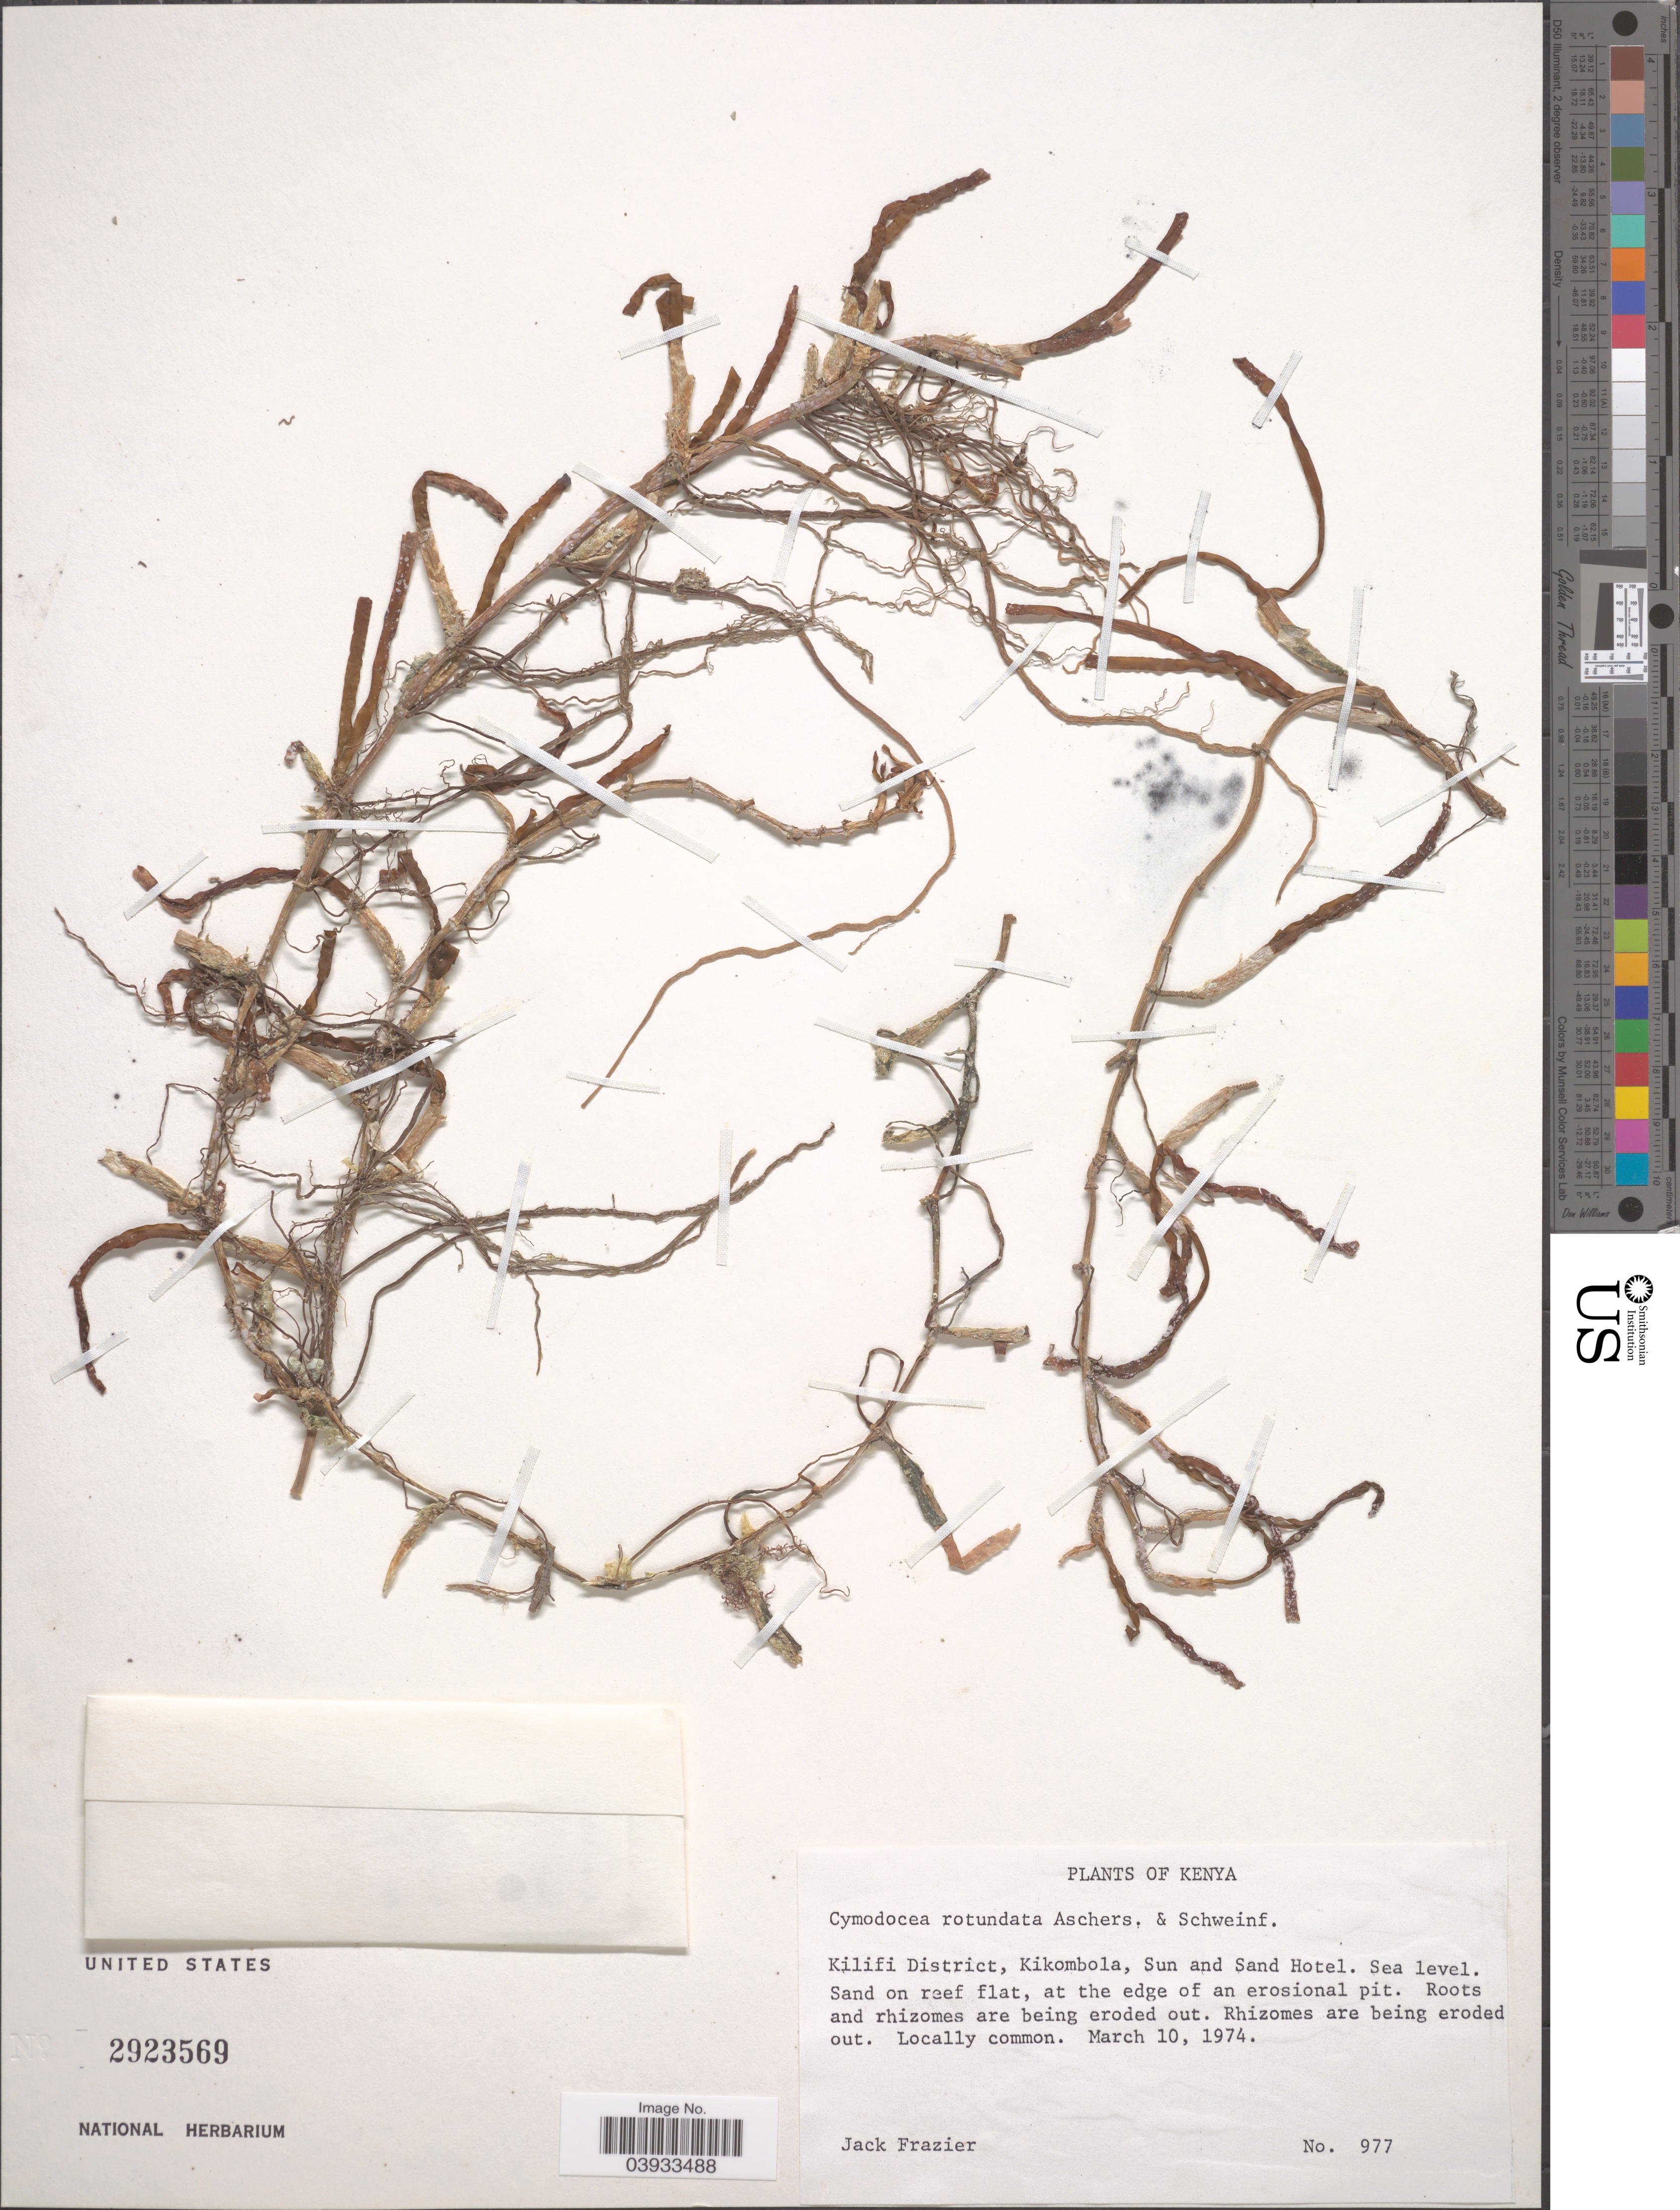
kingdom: Plantae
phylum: Tracheophyta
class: Liliopsida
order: Alismatales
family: Cymodoceaceae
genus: Cymodocea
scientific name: Cymodocea rotundata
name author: Asch. & Schweinf.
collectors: J. Frazier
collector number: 977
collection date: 1974-03-10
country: Kenya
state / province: Kilifi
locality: Kilifi District, Kikombola, Sun and Sand Hotel.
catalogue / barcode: US 2923569